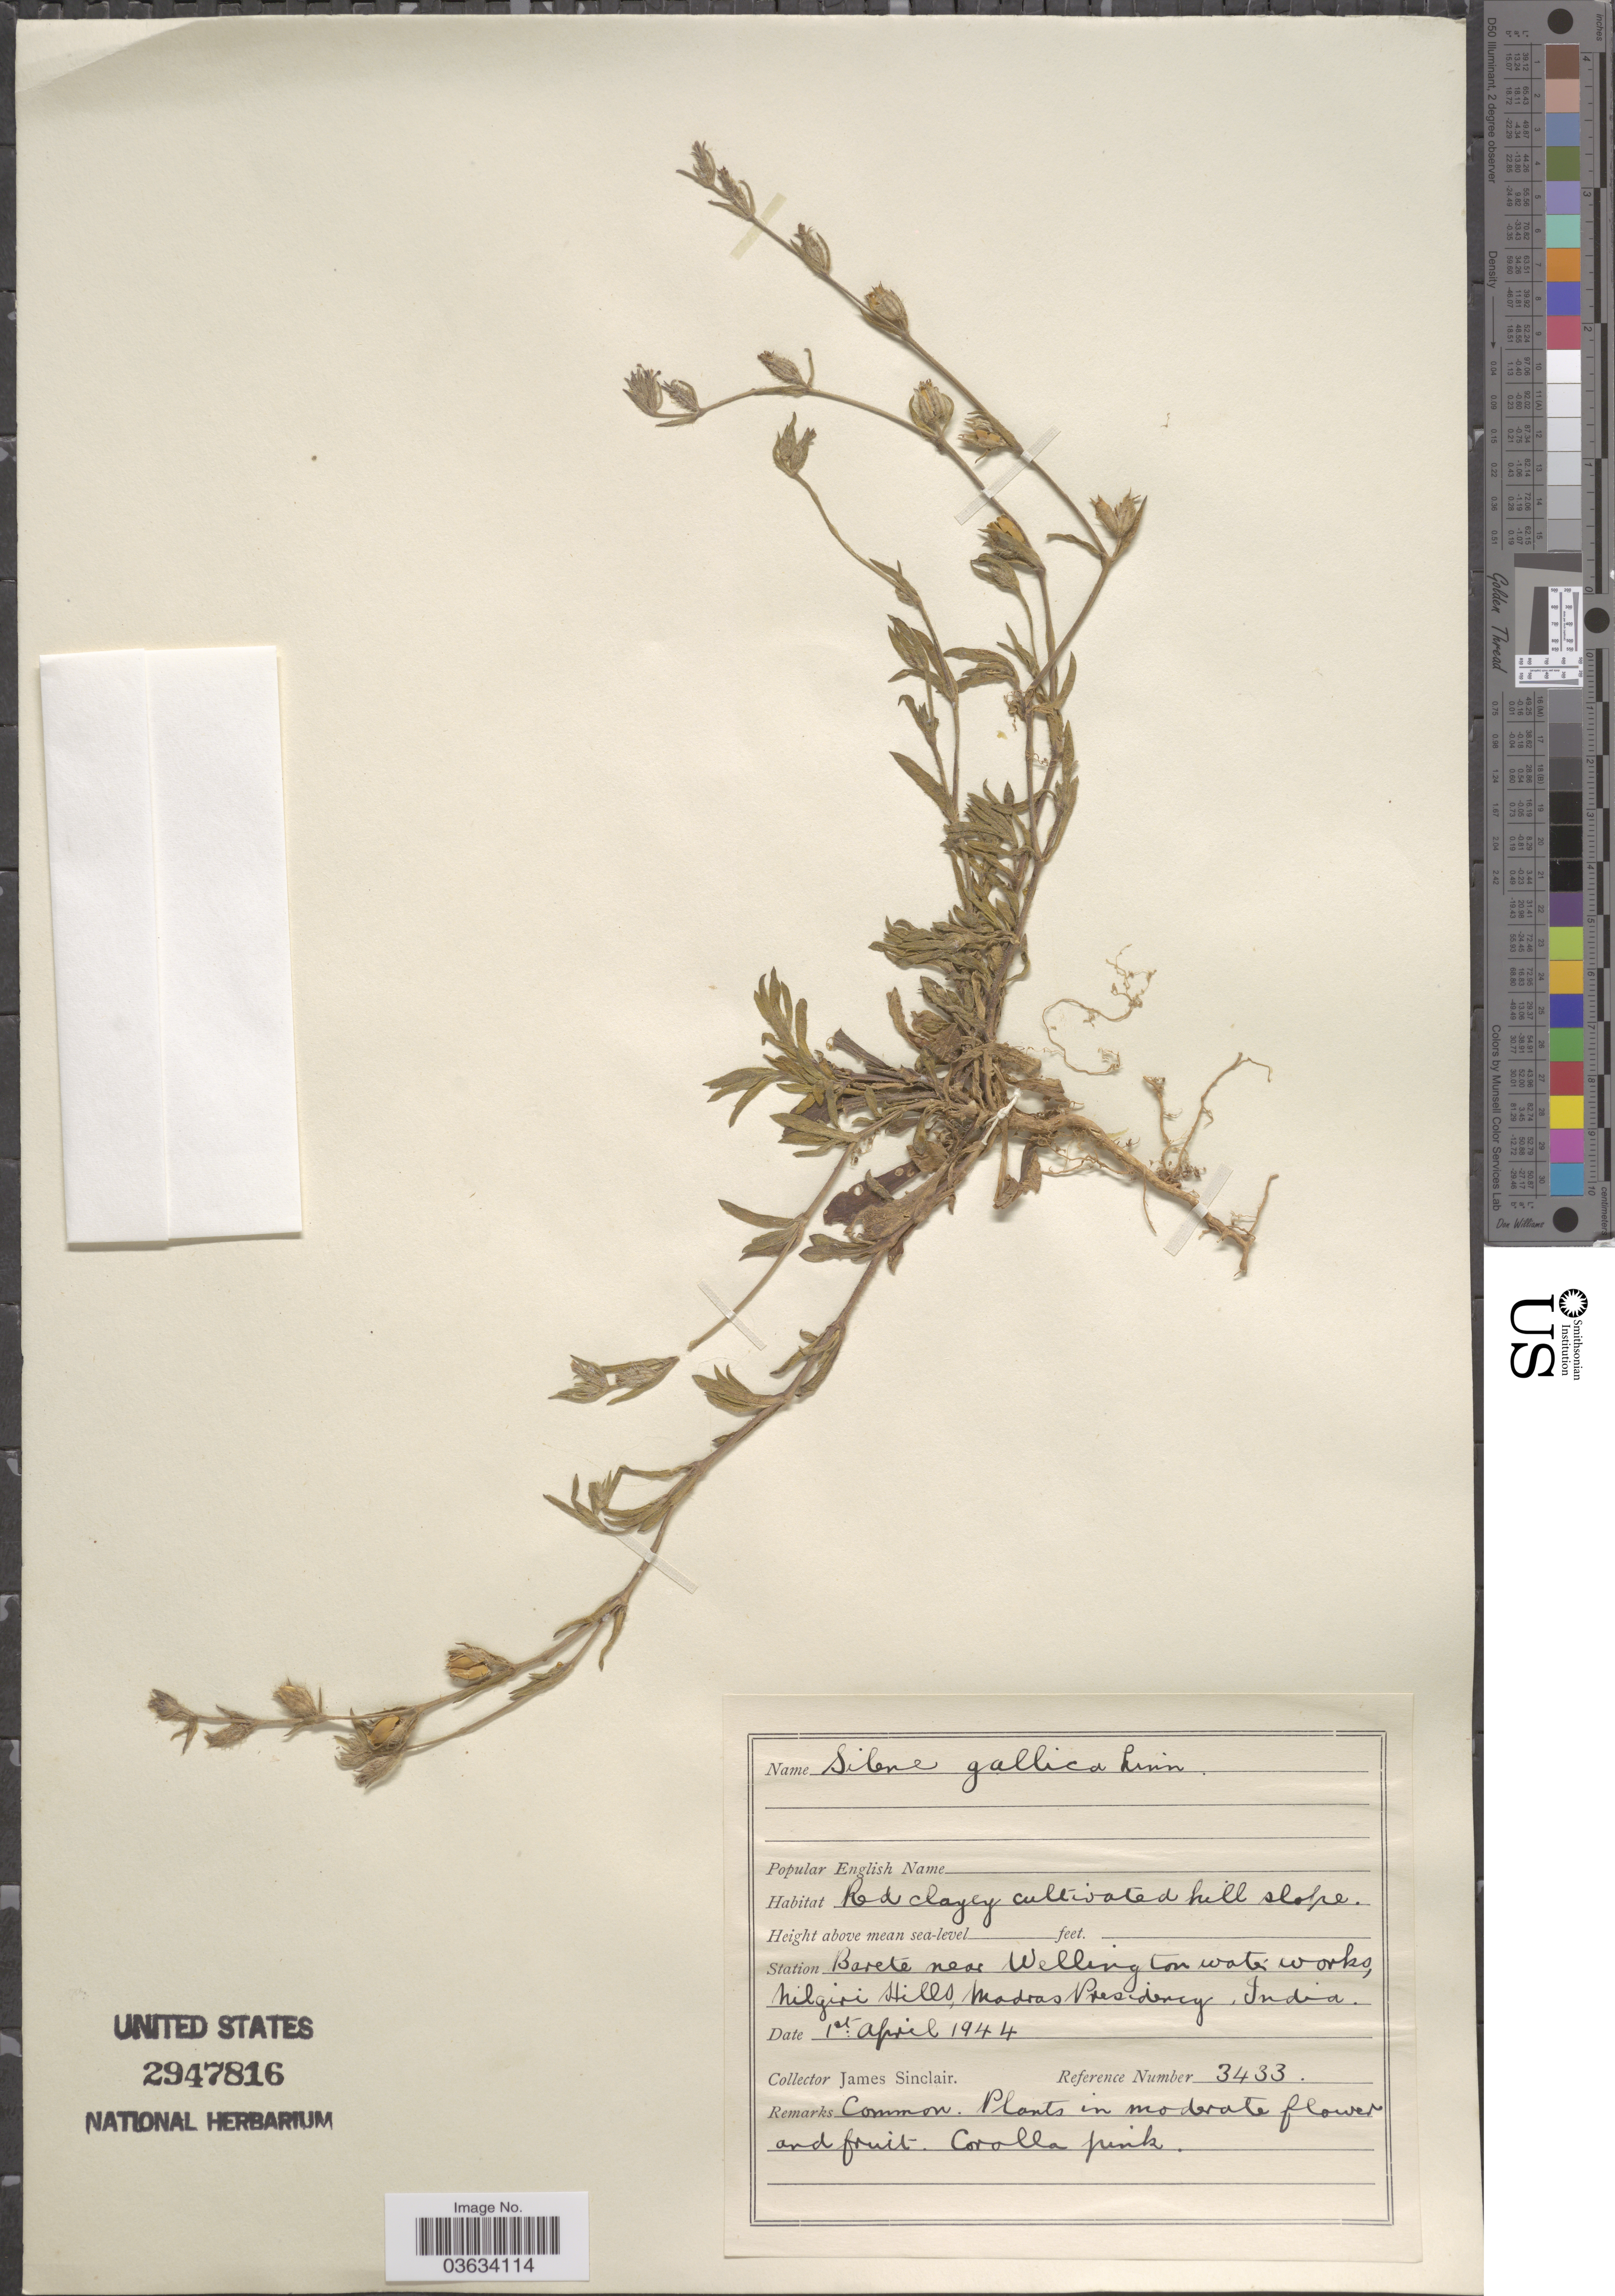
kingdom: Plantae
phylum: Tracheophyta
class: Magnoliopsida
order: Caryophyllales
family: Caryophyllaceae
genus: Silene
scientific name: Silene gallica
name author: L.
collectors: J. Sinclair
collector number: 3433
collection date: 1944-04-01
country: India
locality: Station Barete near Wellington water works, Nilgiri Hills, Madras Presidency.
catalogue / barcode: US 2947816